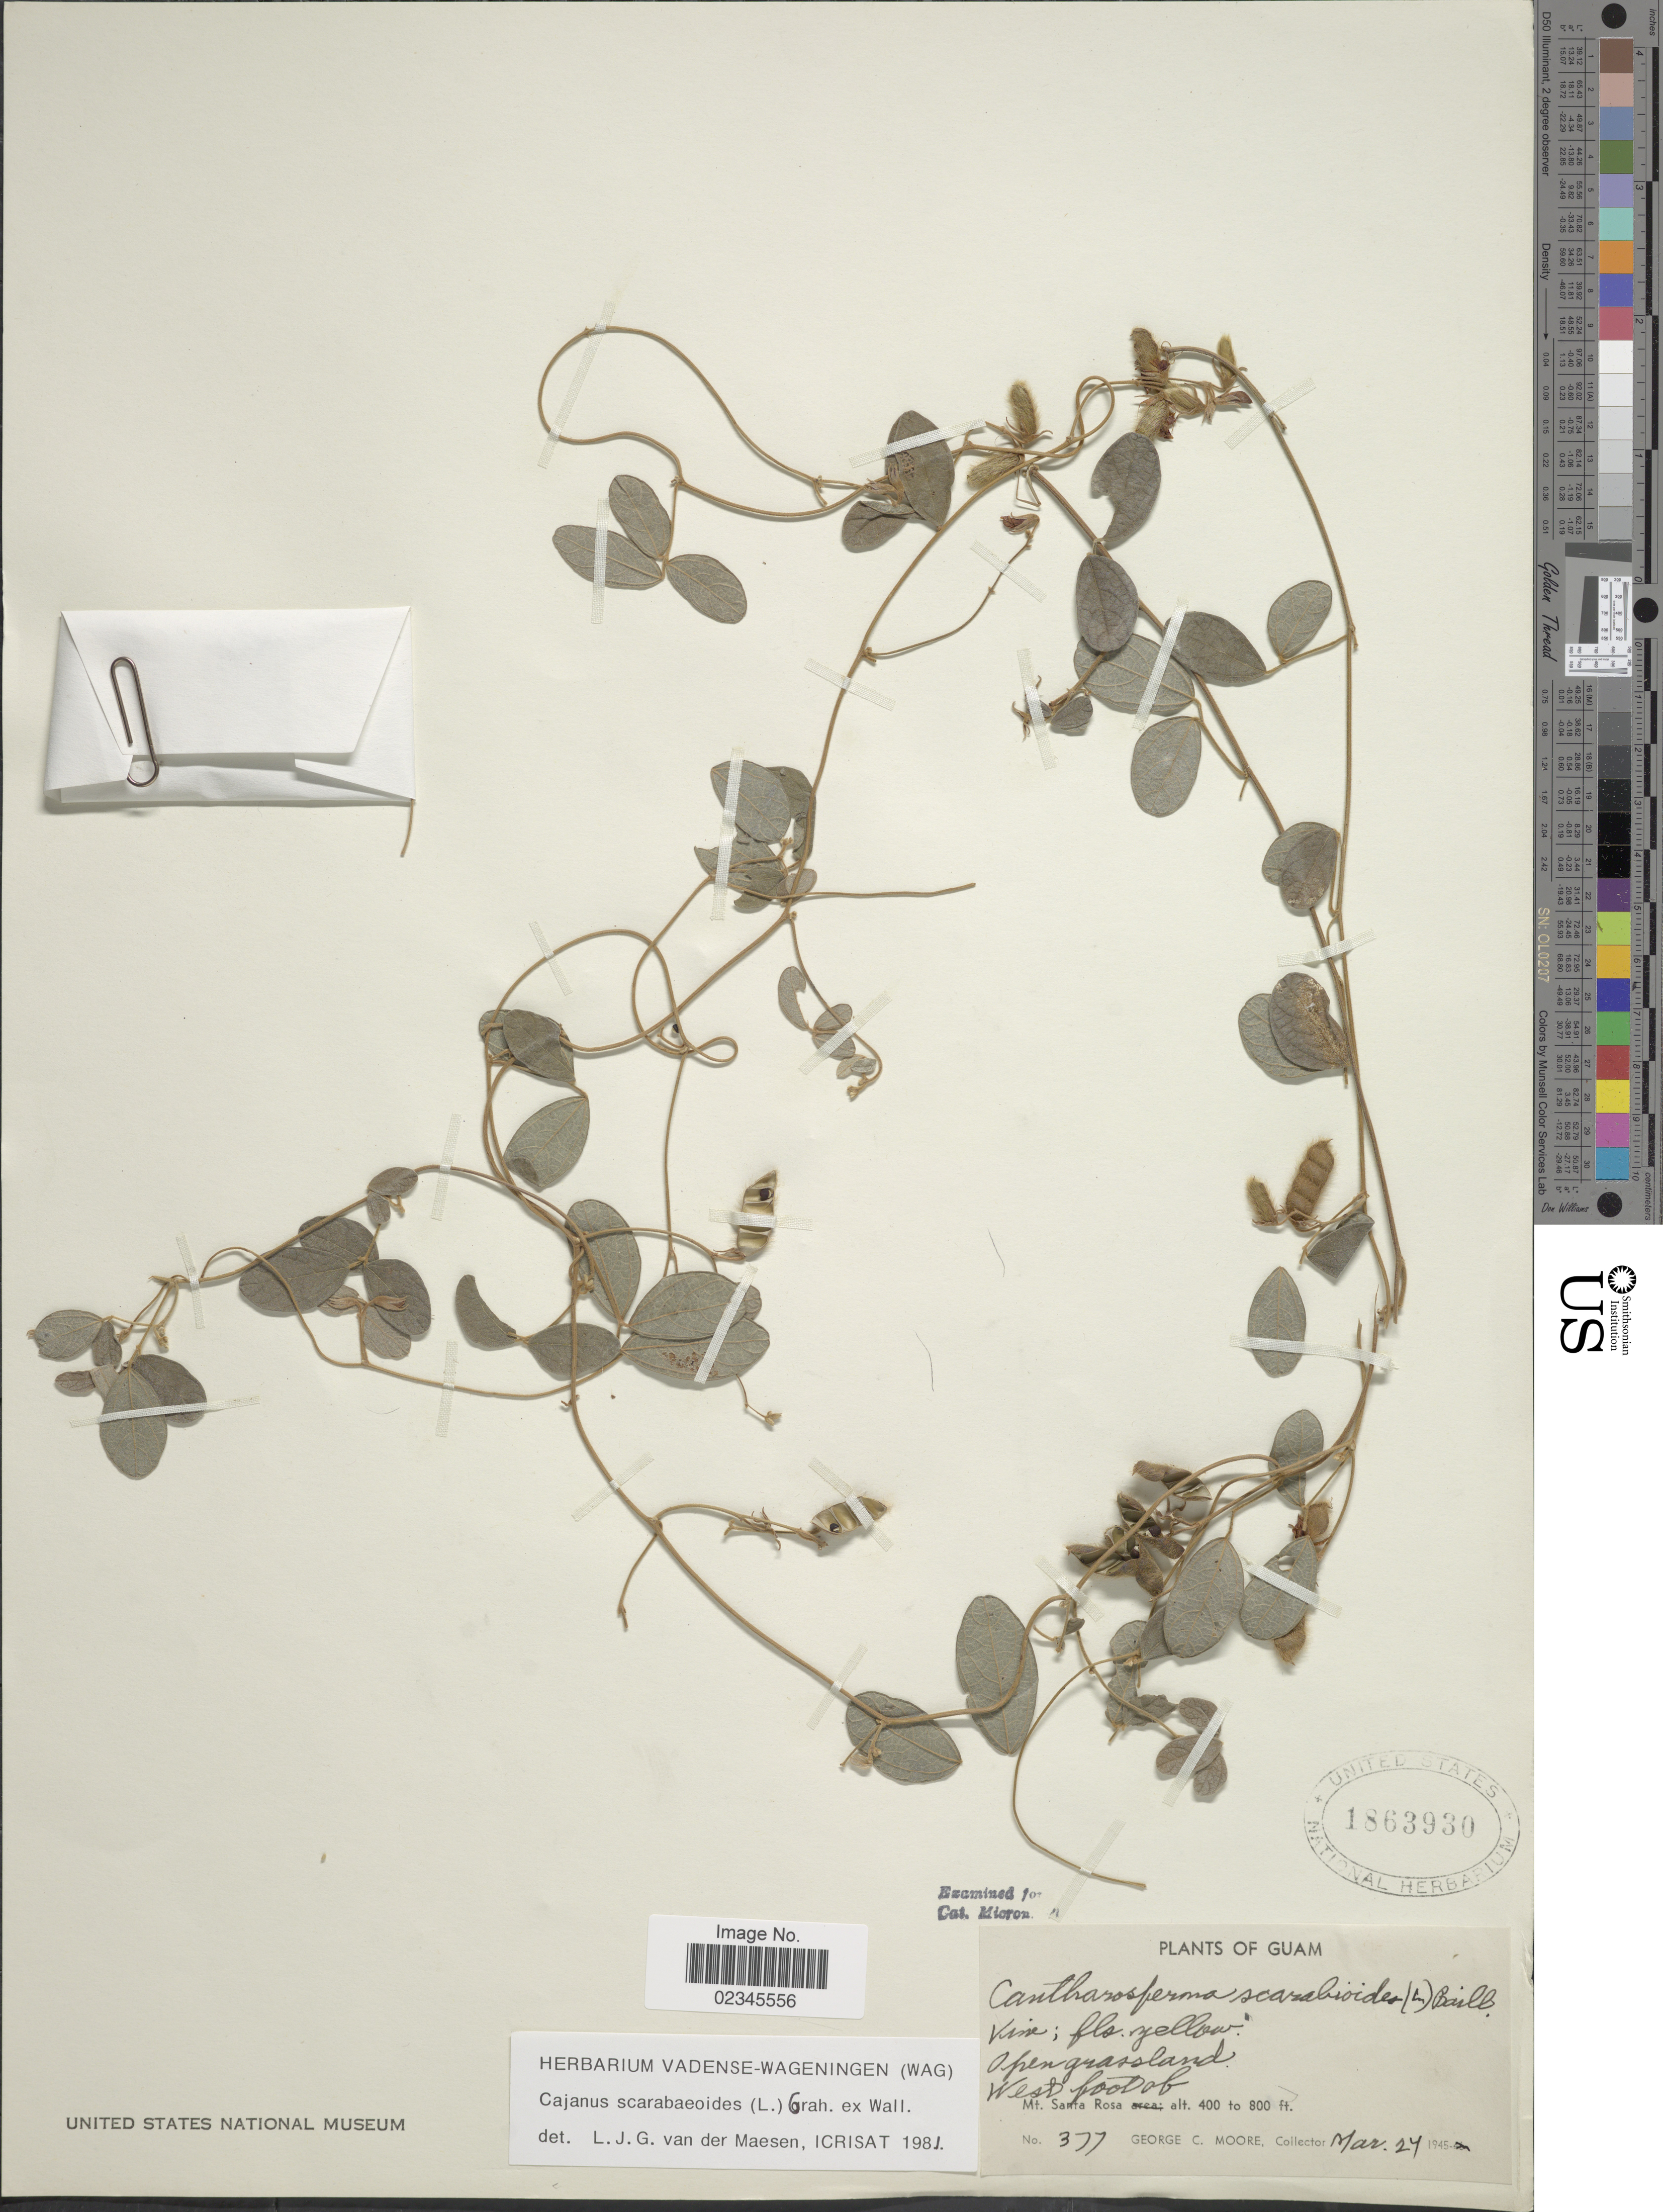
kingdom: Plantae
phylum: Tracheophyta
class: Magnoliopsida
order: Fabales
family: Fabaceae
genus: Cajanus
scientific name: Cajanus scarabaeoides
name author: (L.) Thou. ex Graham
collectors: G. C. Moore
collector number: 377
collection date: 1945-03-24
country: Guam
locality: West foot of Mt. Santa Rosa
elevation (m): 122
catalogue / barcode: US 1863930